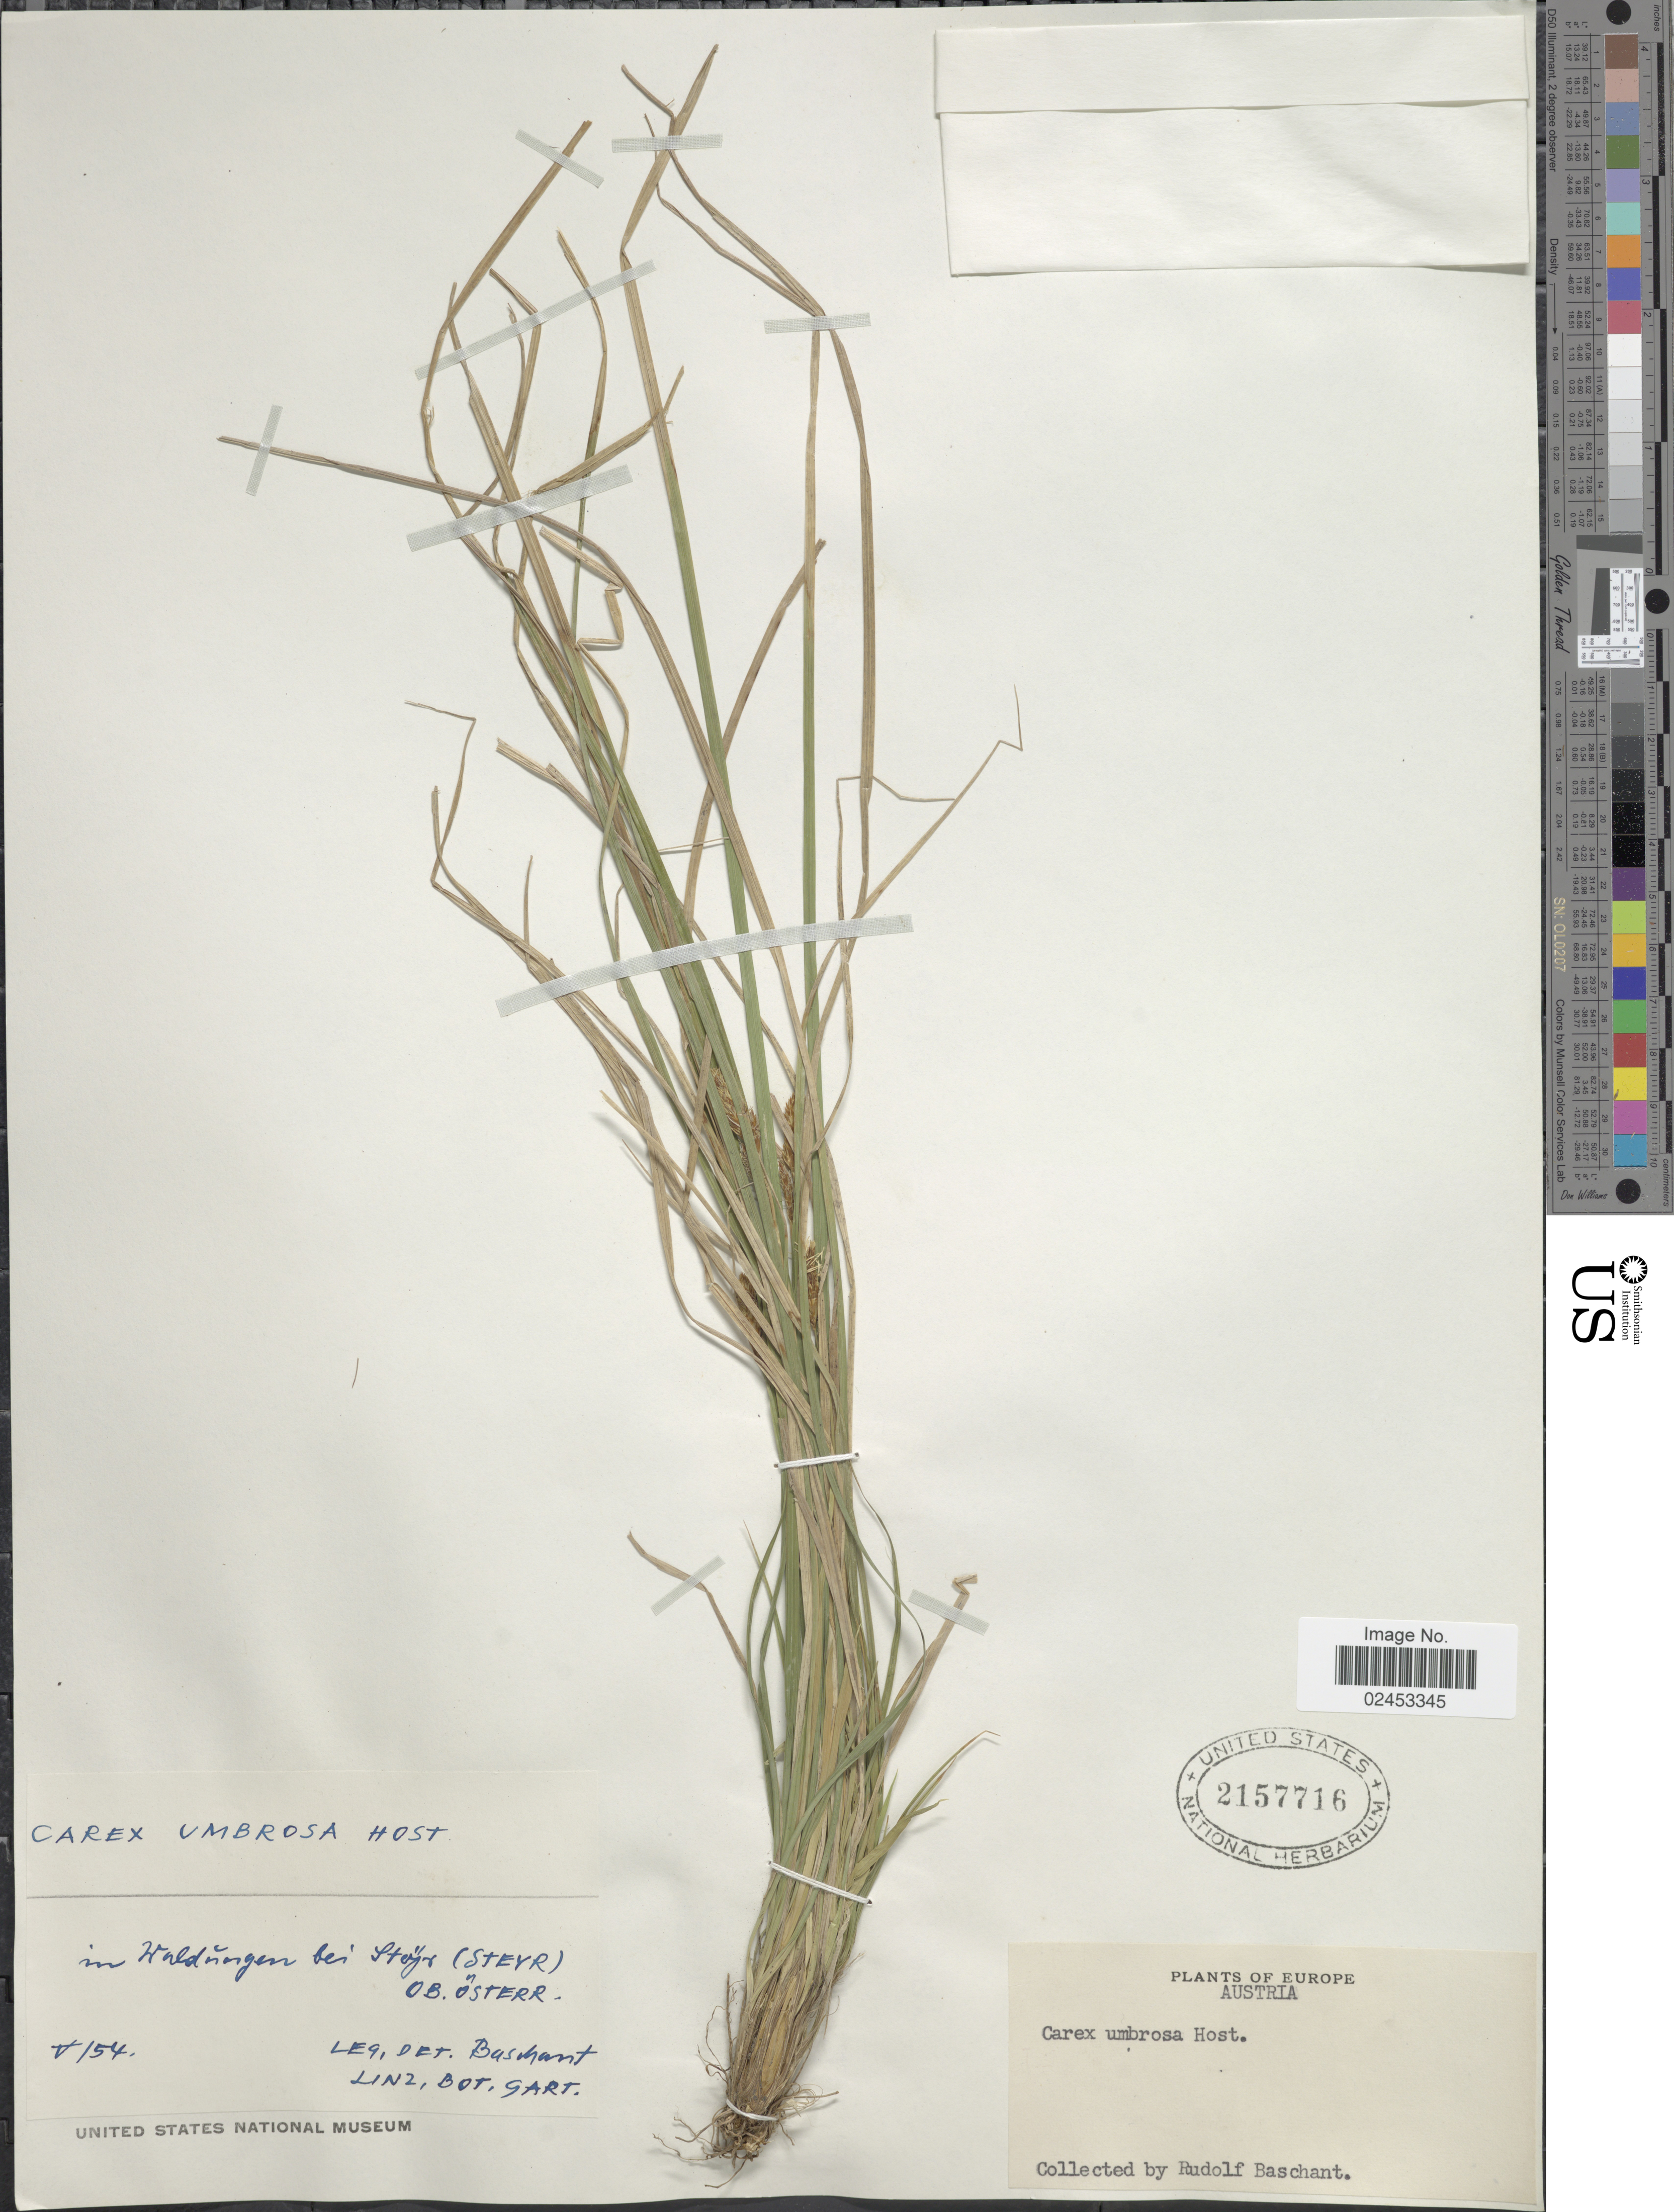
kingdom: Plantae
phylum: Tracheophyta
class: Liliopsida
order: Poales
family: Cyperaceae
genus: Carex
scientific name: Carex umbrosa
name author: Host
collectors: R. Baschant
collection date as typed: Transcribed d/m/y: /5/54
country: Austria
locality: In Waldüngen bei Stoijs (Steyr)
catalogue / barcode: US 2157716